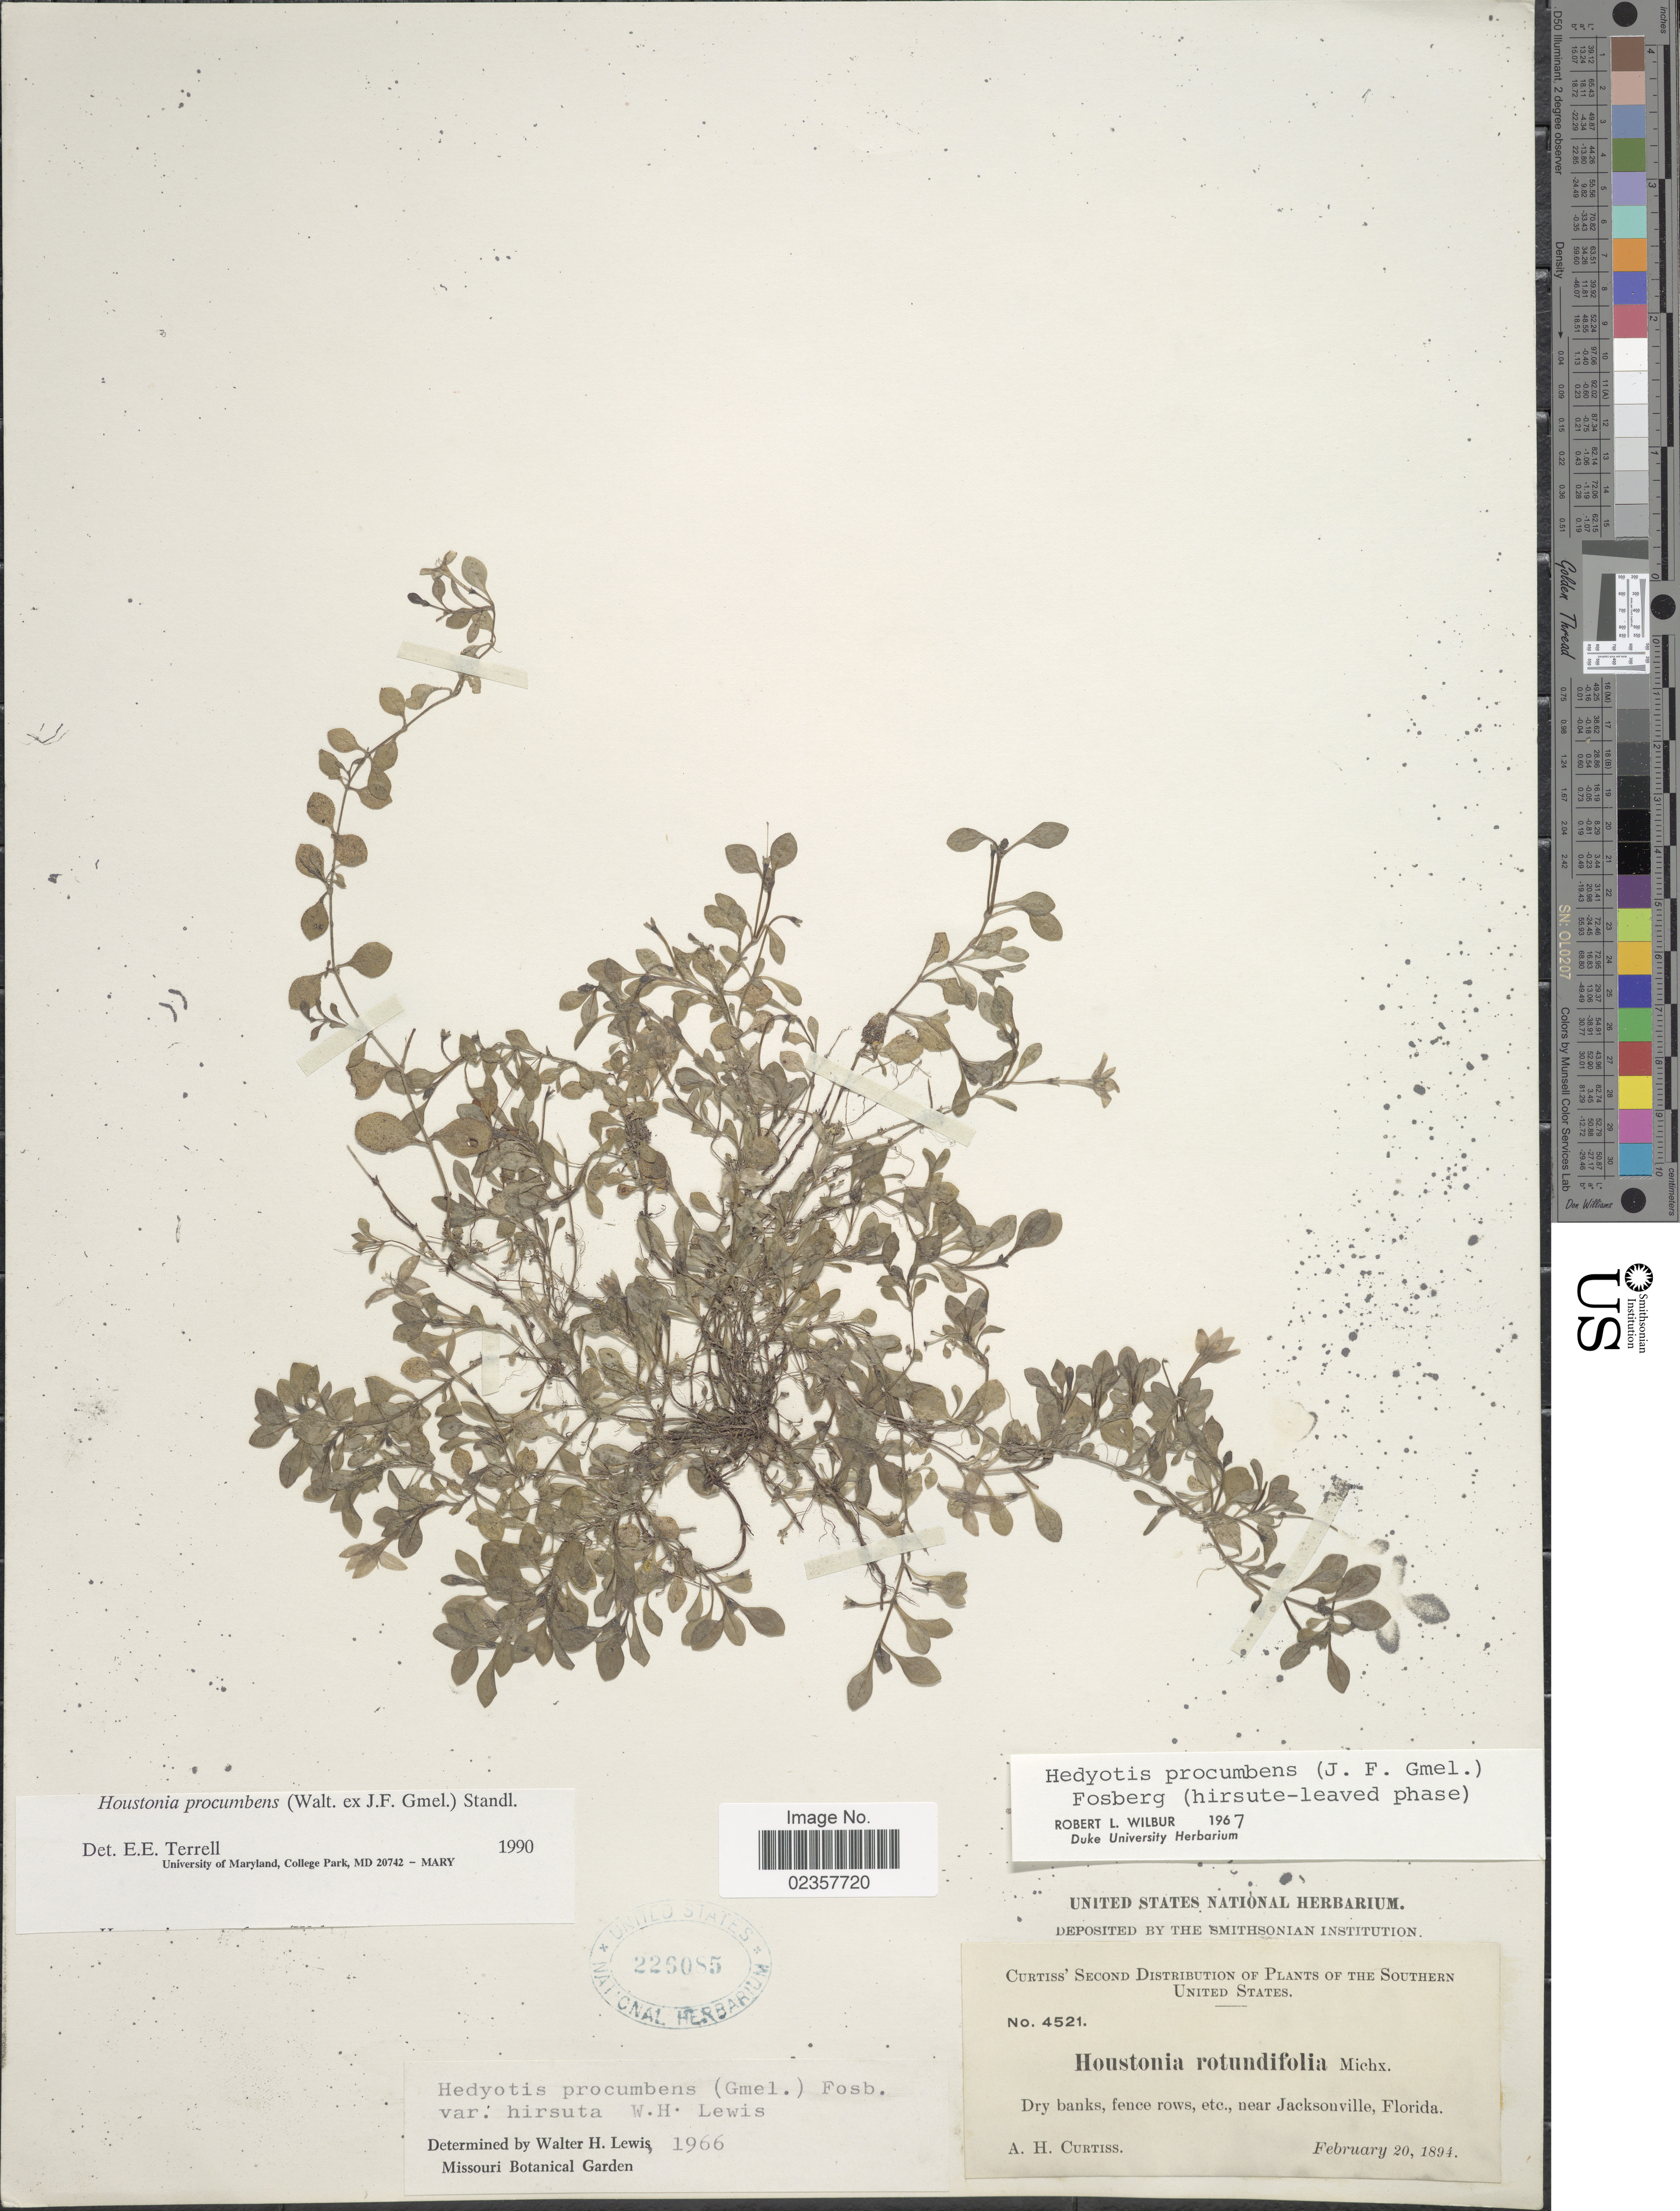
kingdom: Plantae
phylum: Tracheophyta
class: Magnoliopsida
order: Gentianales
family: Rubiaceae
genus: Houstonia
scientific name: Houstonia procumbens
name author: (Walter ex J.F. Gmel.) Standl.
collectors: A. H. Curtiss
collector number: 4521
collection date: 1894-02-20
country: United States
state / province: Florida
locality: Dry banks, fence rows, etc., near Jacksonville, Florida.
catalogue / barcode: US 226085